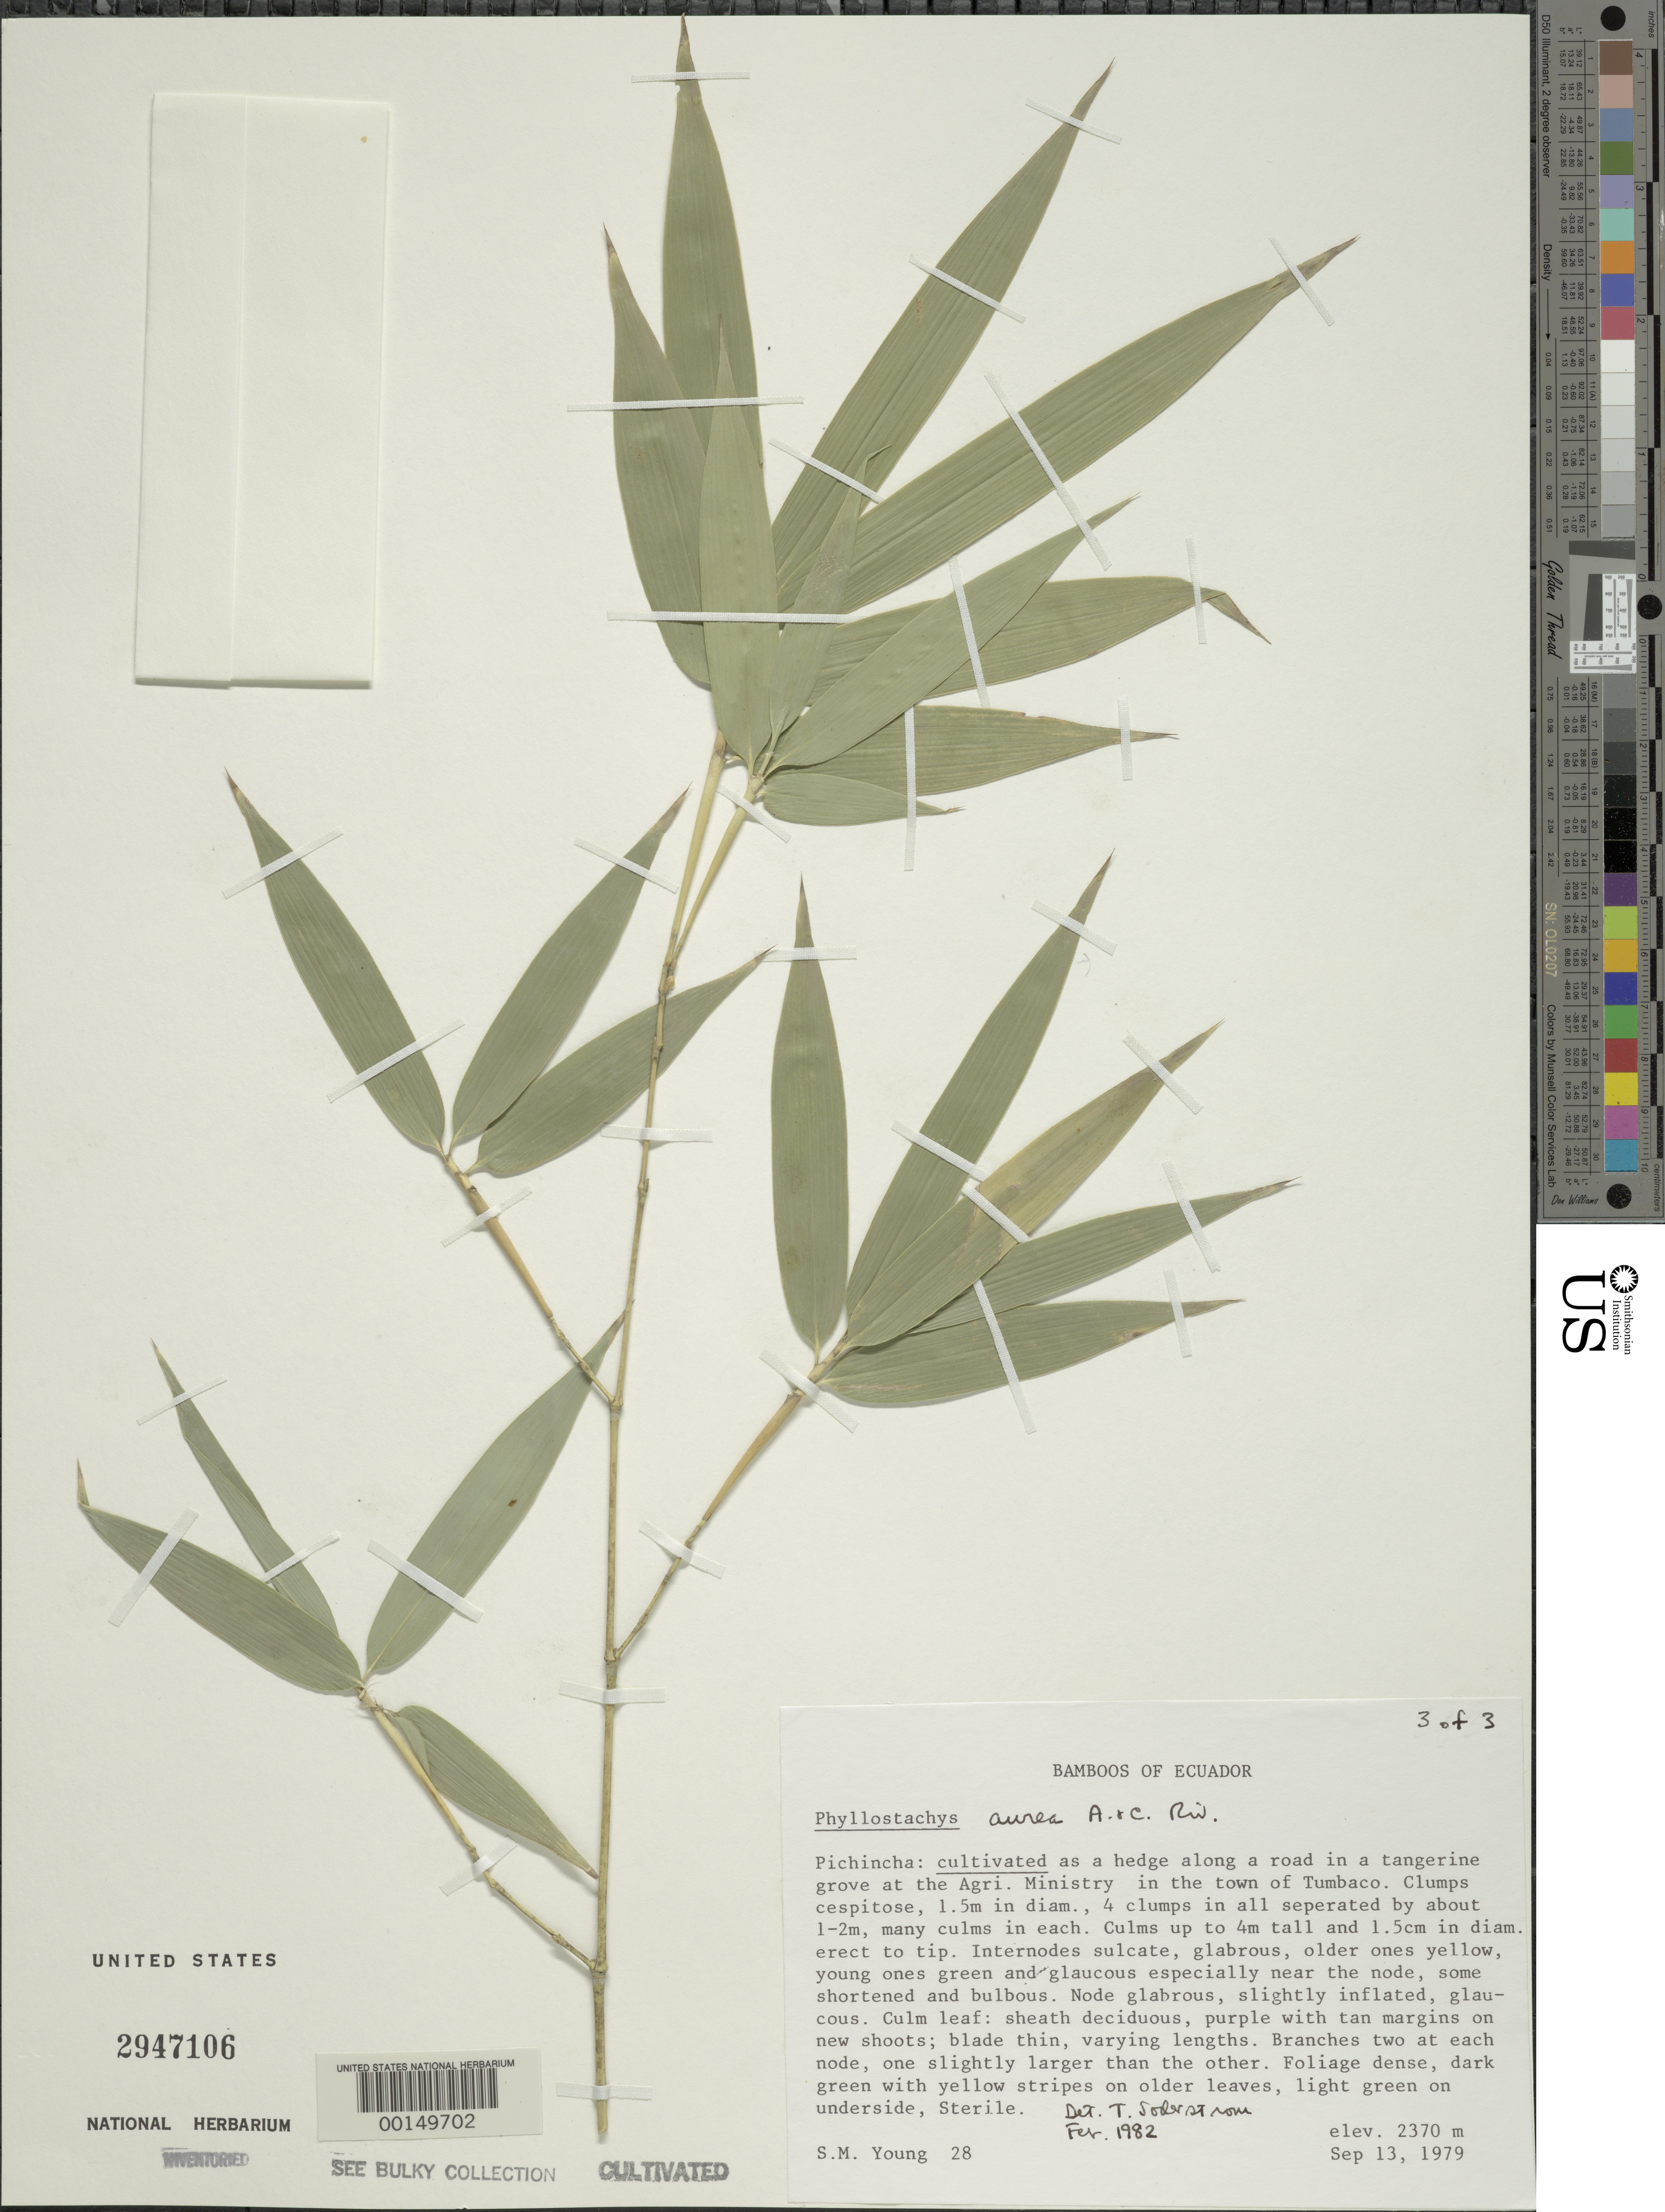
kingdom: Plantae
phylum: Tracheophyta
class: Liliopsida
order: Poales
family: Poaceae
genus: Phyllostachys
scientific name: Phyllostachys aurea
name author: Rivière & C. Rivière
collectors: S. Young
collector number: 28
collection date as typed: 13 Sep 1979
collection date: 1979-09-13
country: Ecuador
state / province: Pichincha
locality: Tumbaco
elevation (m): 2370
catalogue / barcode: US 2947106